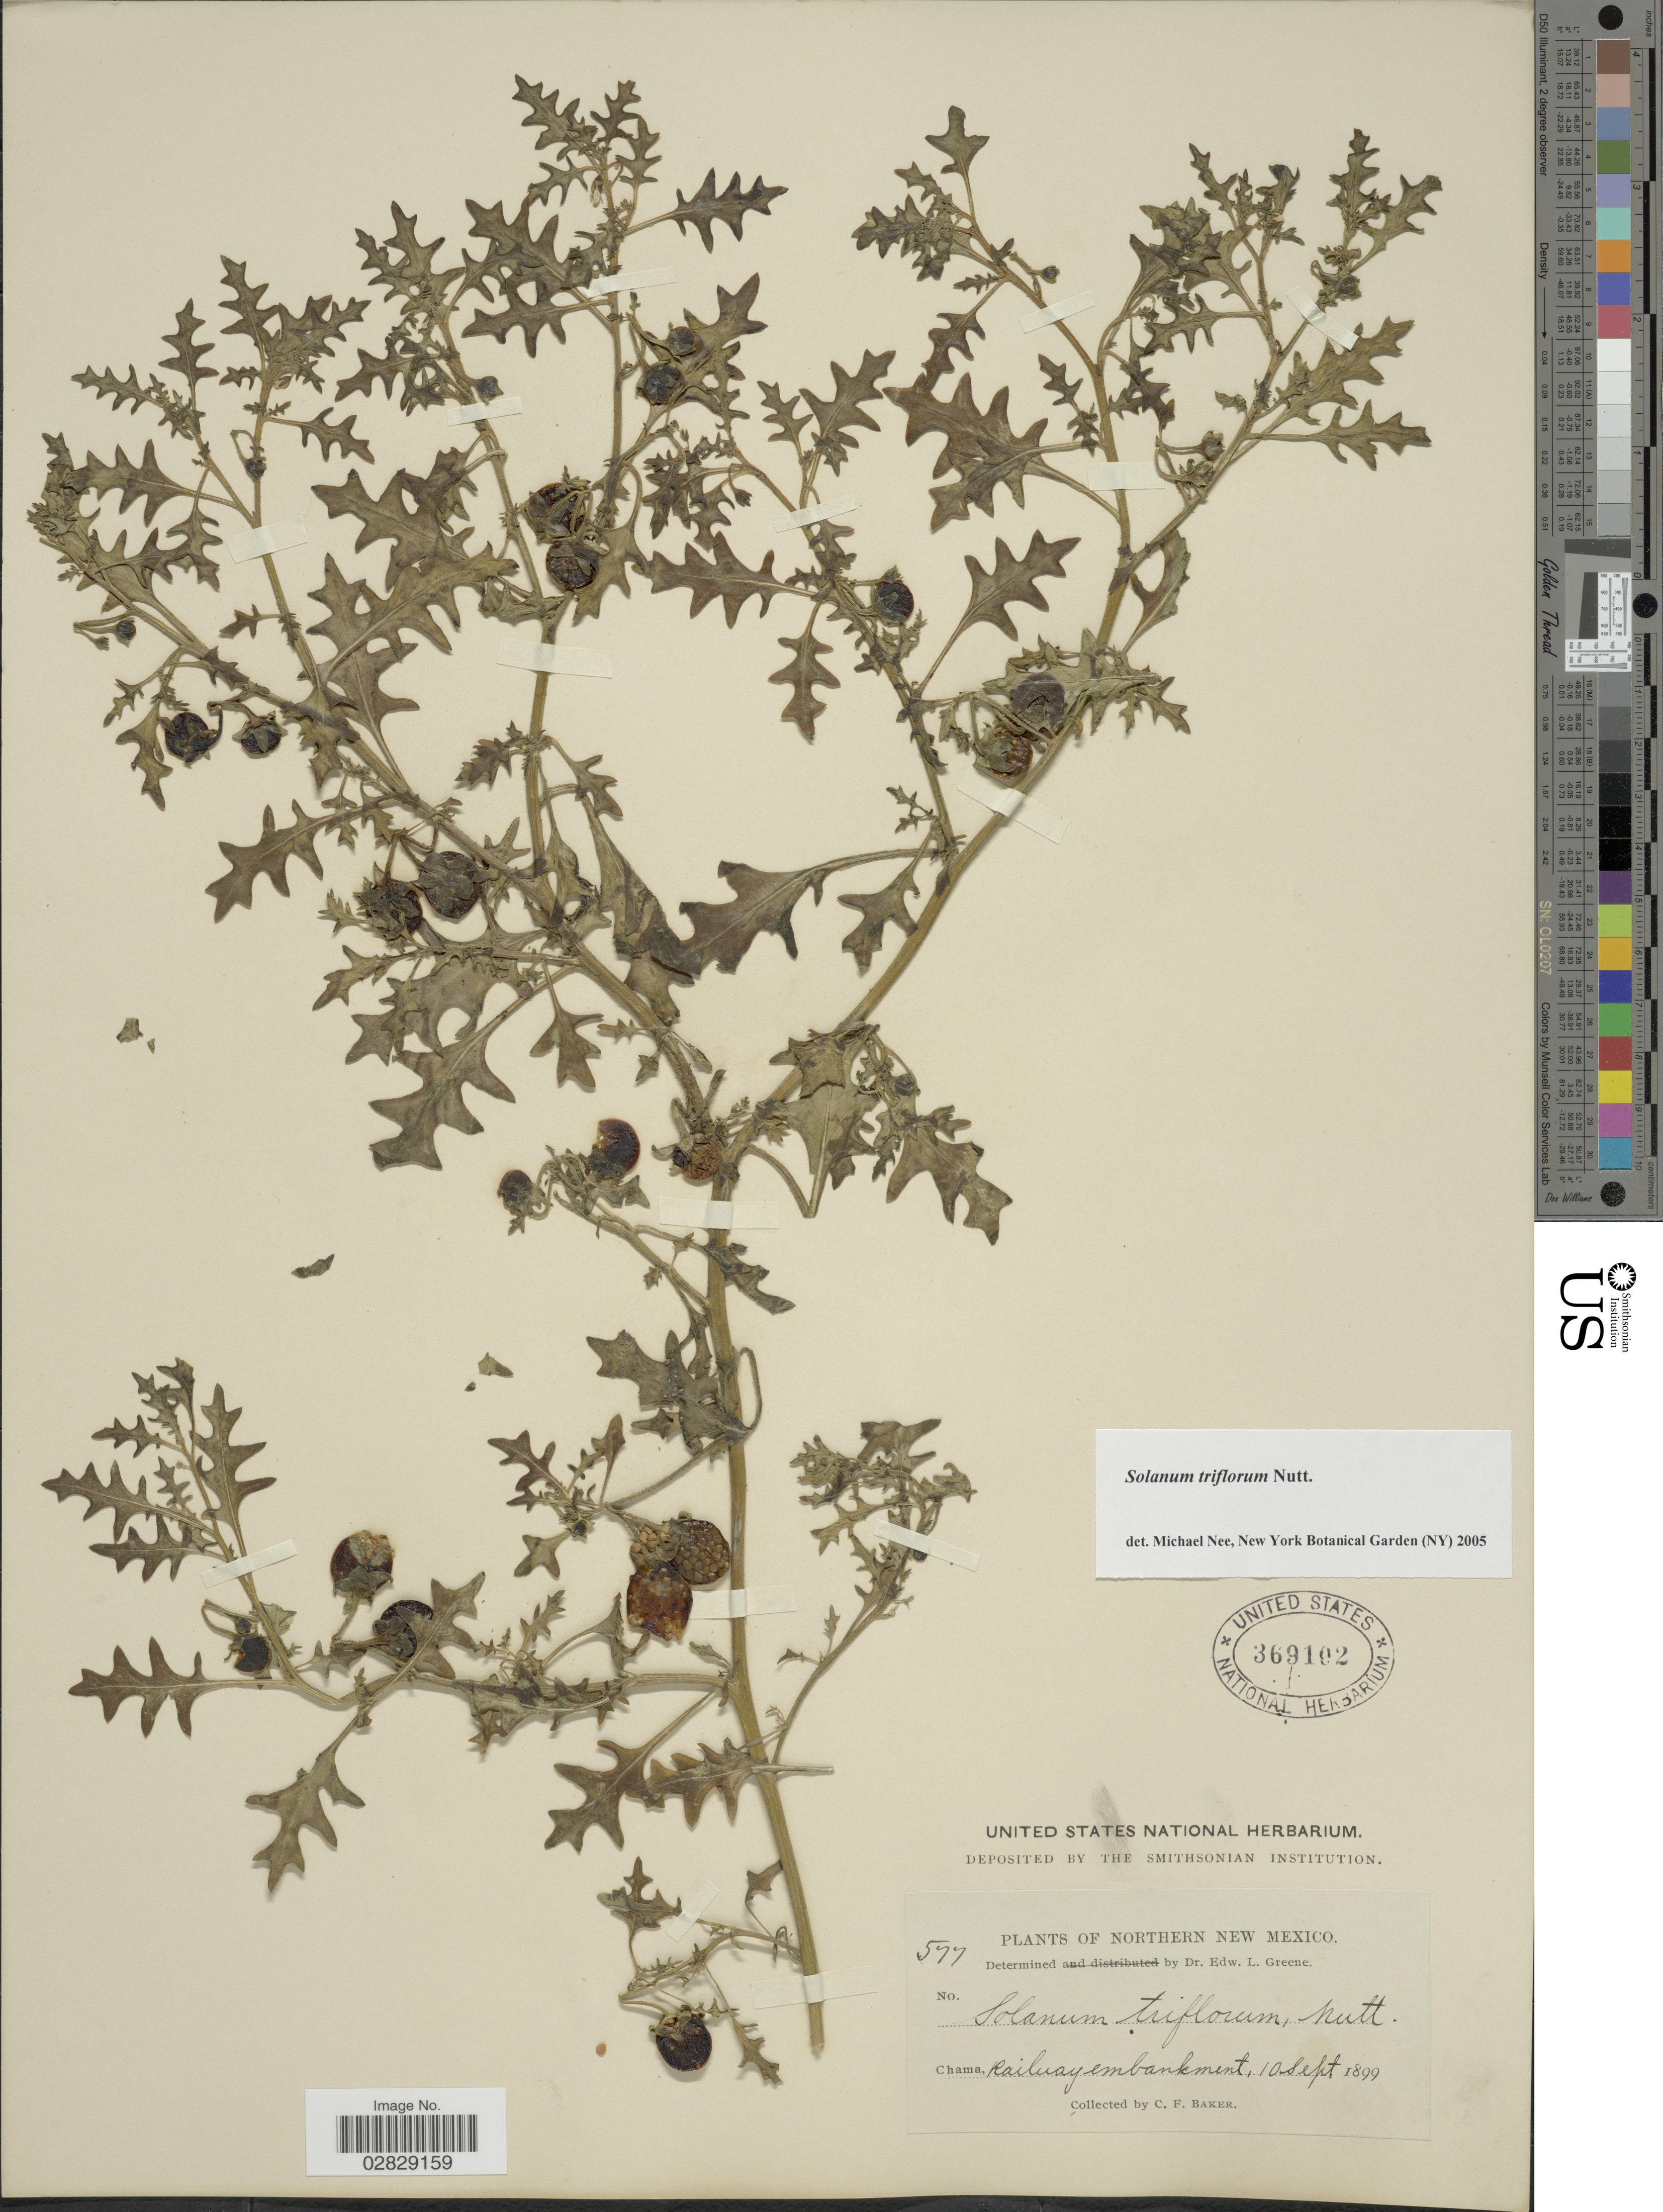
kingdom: Plantae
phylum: Tracheophyta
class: Magnoliopsida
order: Solanales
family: Solanaceae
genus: Solanum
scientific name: Solanum triflorum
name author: Nutt.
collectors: C. F. Baker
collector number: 577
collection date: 1899-09-10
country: United States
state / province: New Mexico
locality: Northern New Mexico. Chama, Railway embankment.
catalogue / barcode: US 369192